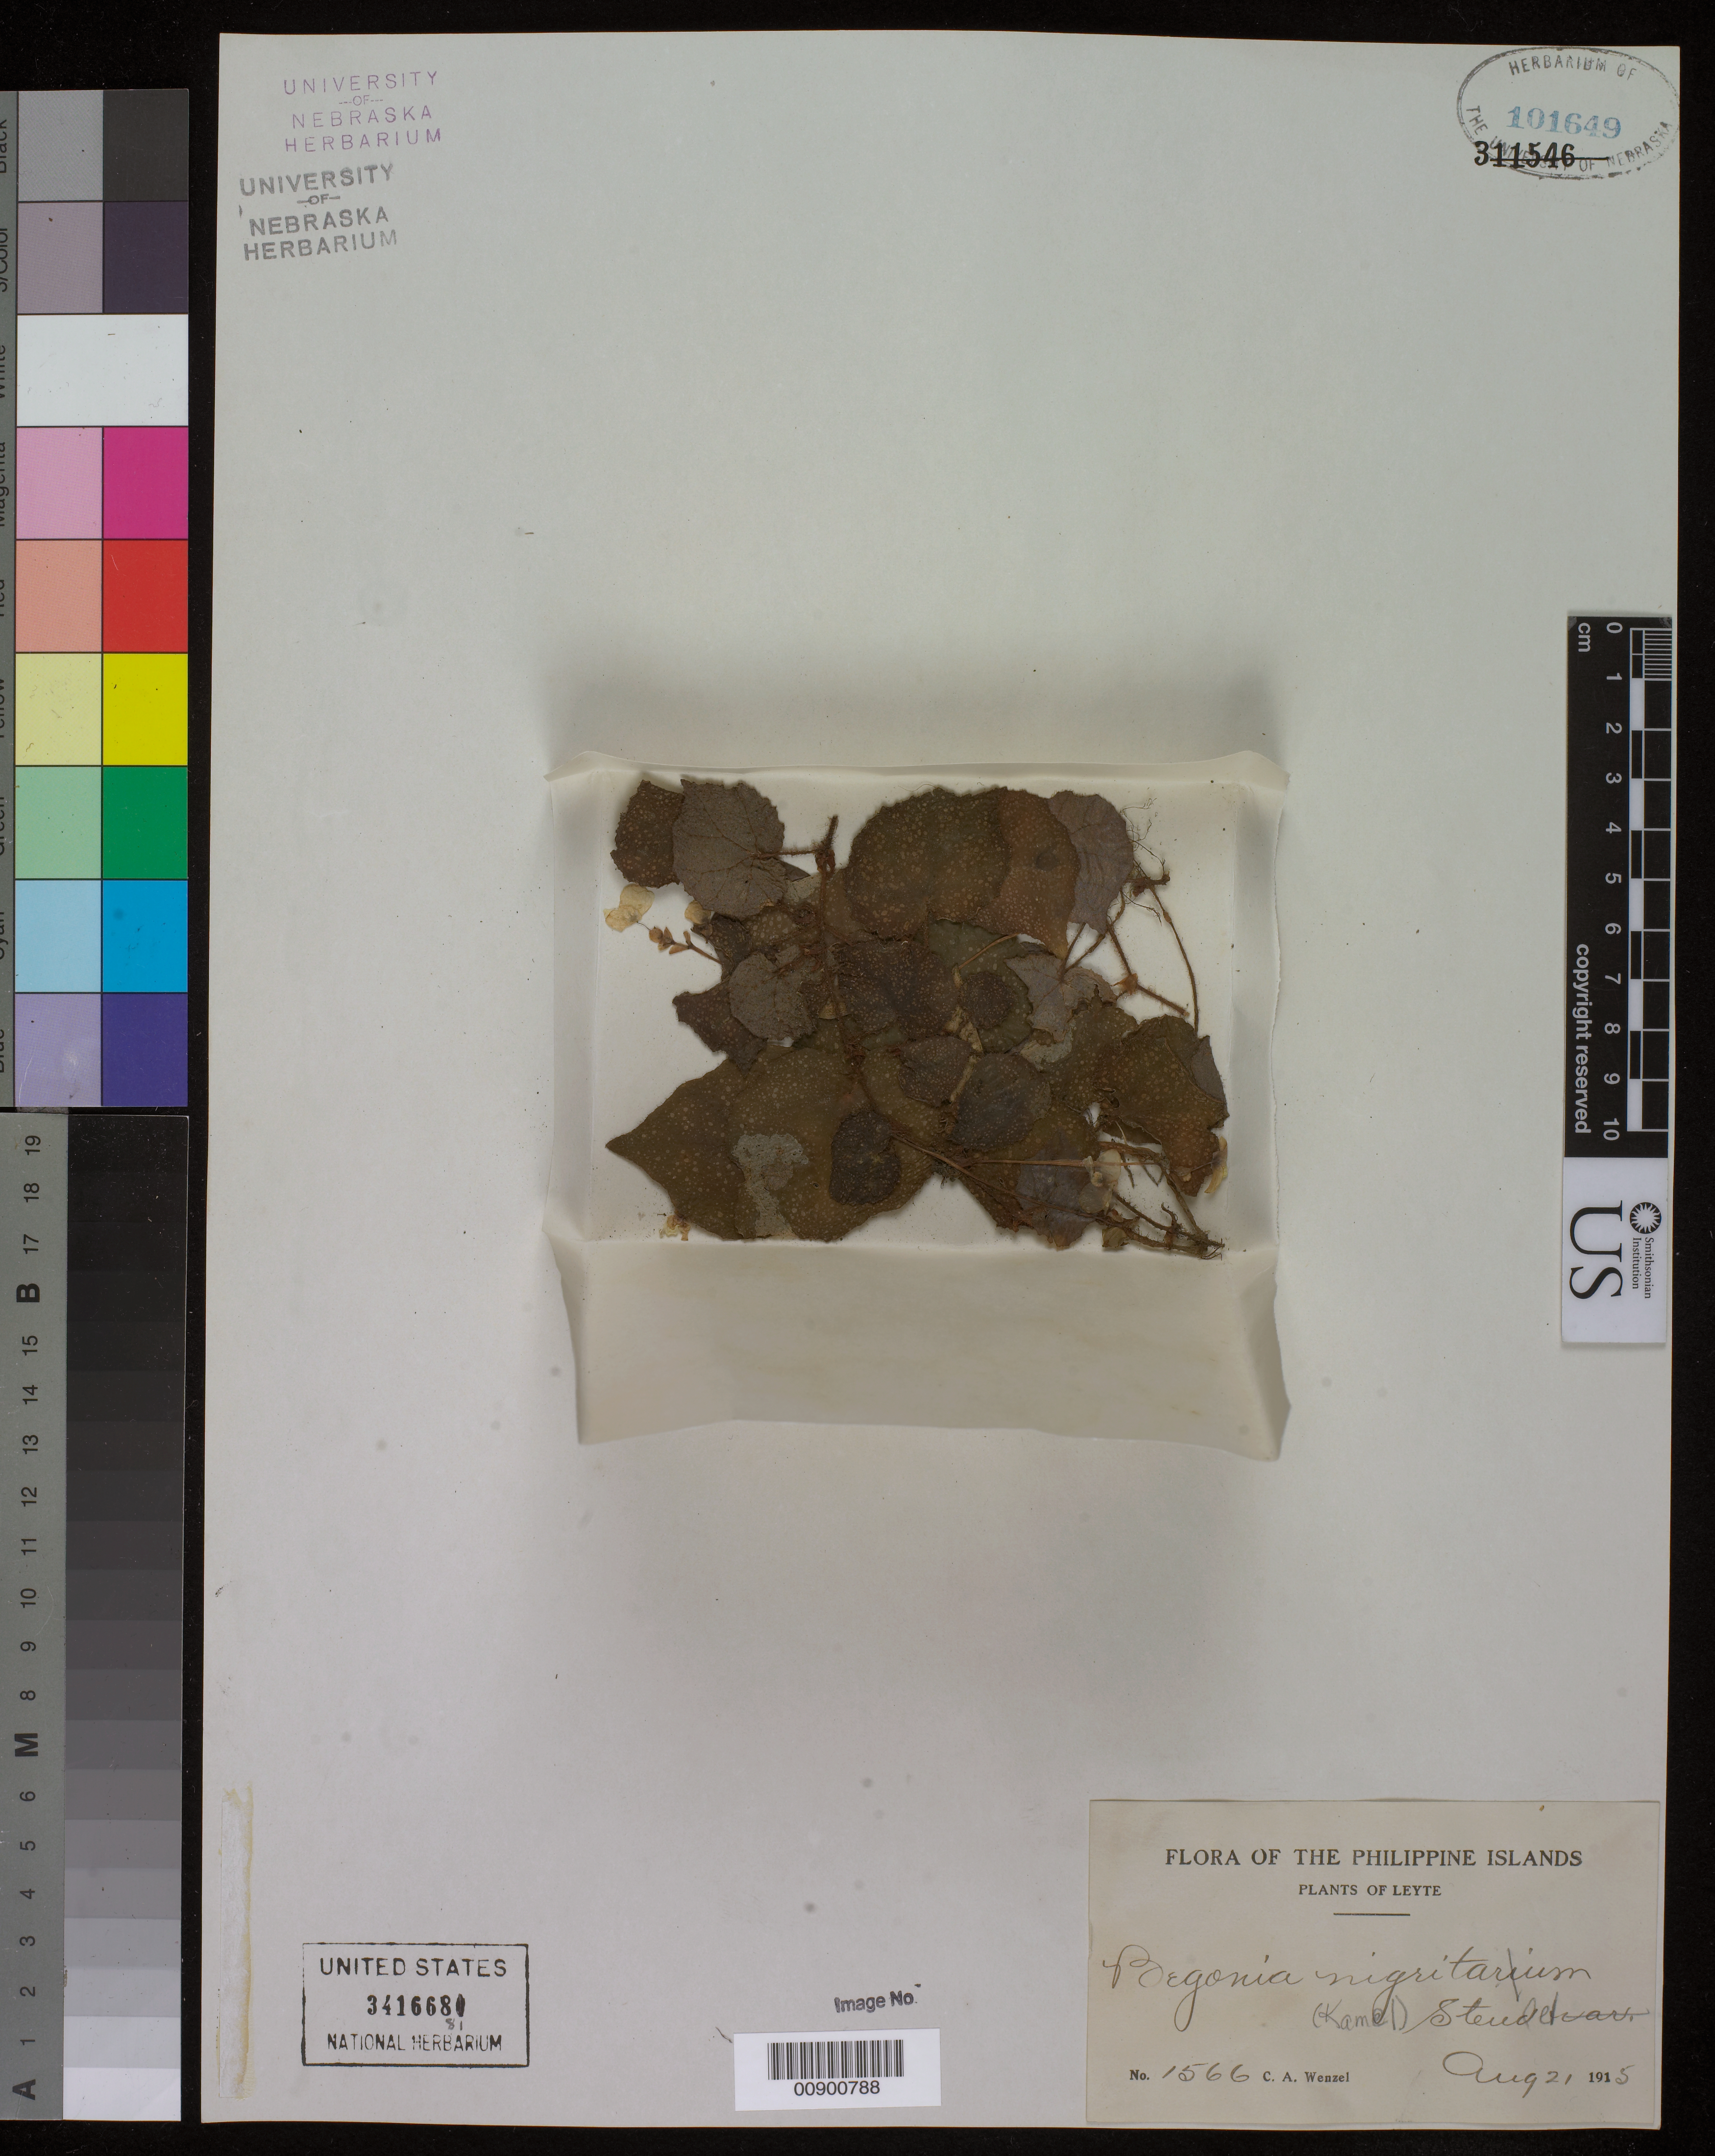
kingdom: Plantae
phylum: Tracheophyta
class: Magnoliopsida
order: Cucurbitales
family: Begoniaceae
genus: Begonia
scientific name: Begonia nigritarum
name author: (Kamel) Steud.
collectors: C. Wenzel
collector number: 1566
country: Philippines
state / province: Eastern Visayas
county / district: Leyte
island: Leyte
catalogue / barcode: US 3416681